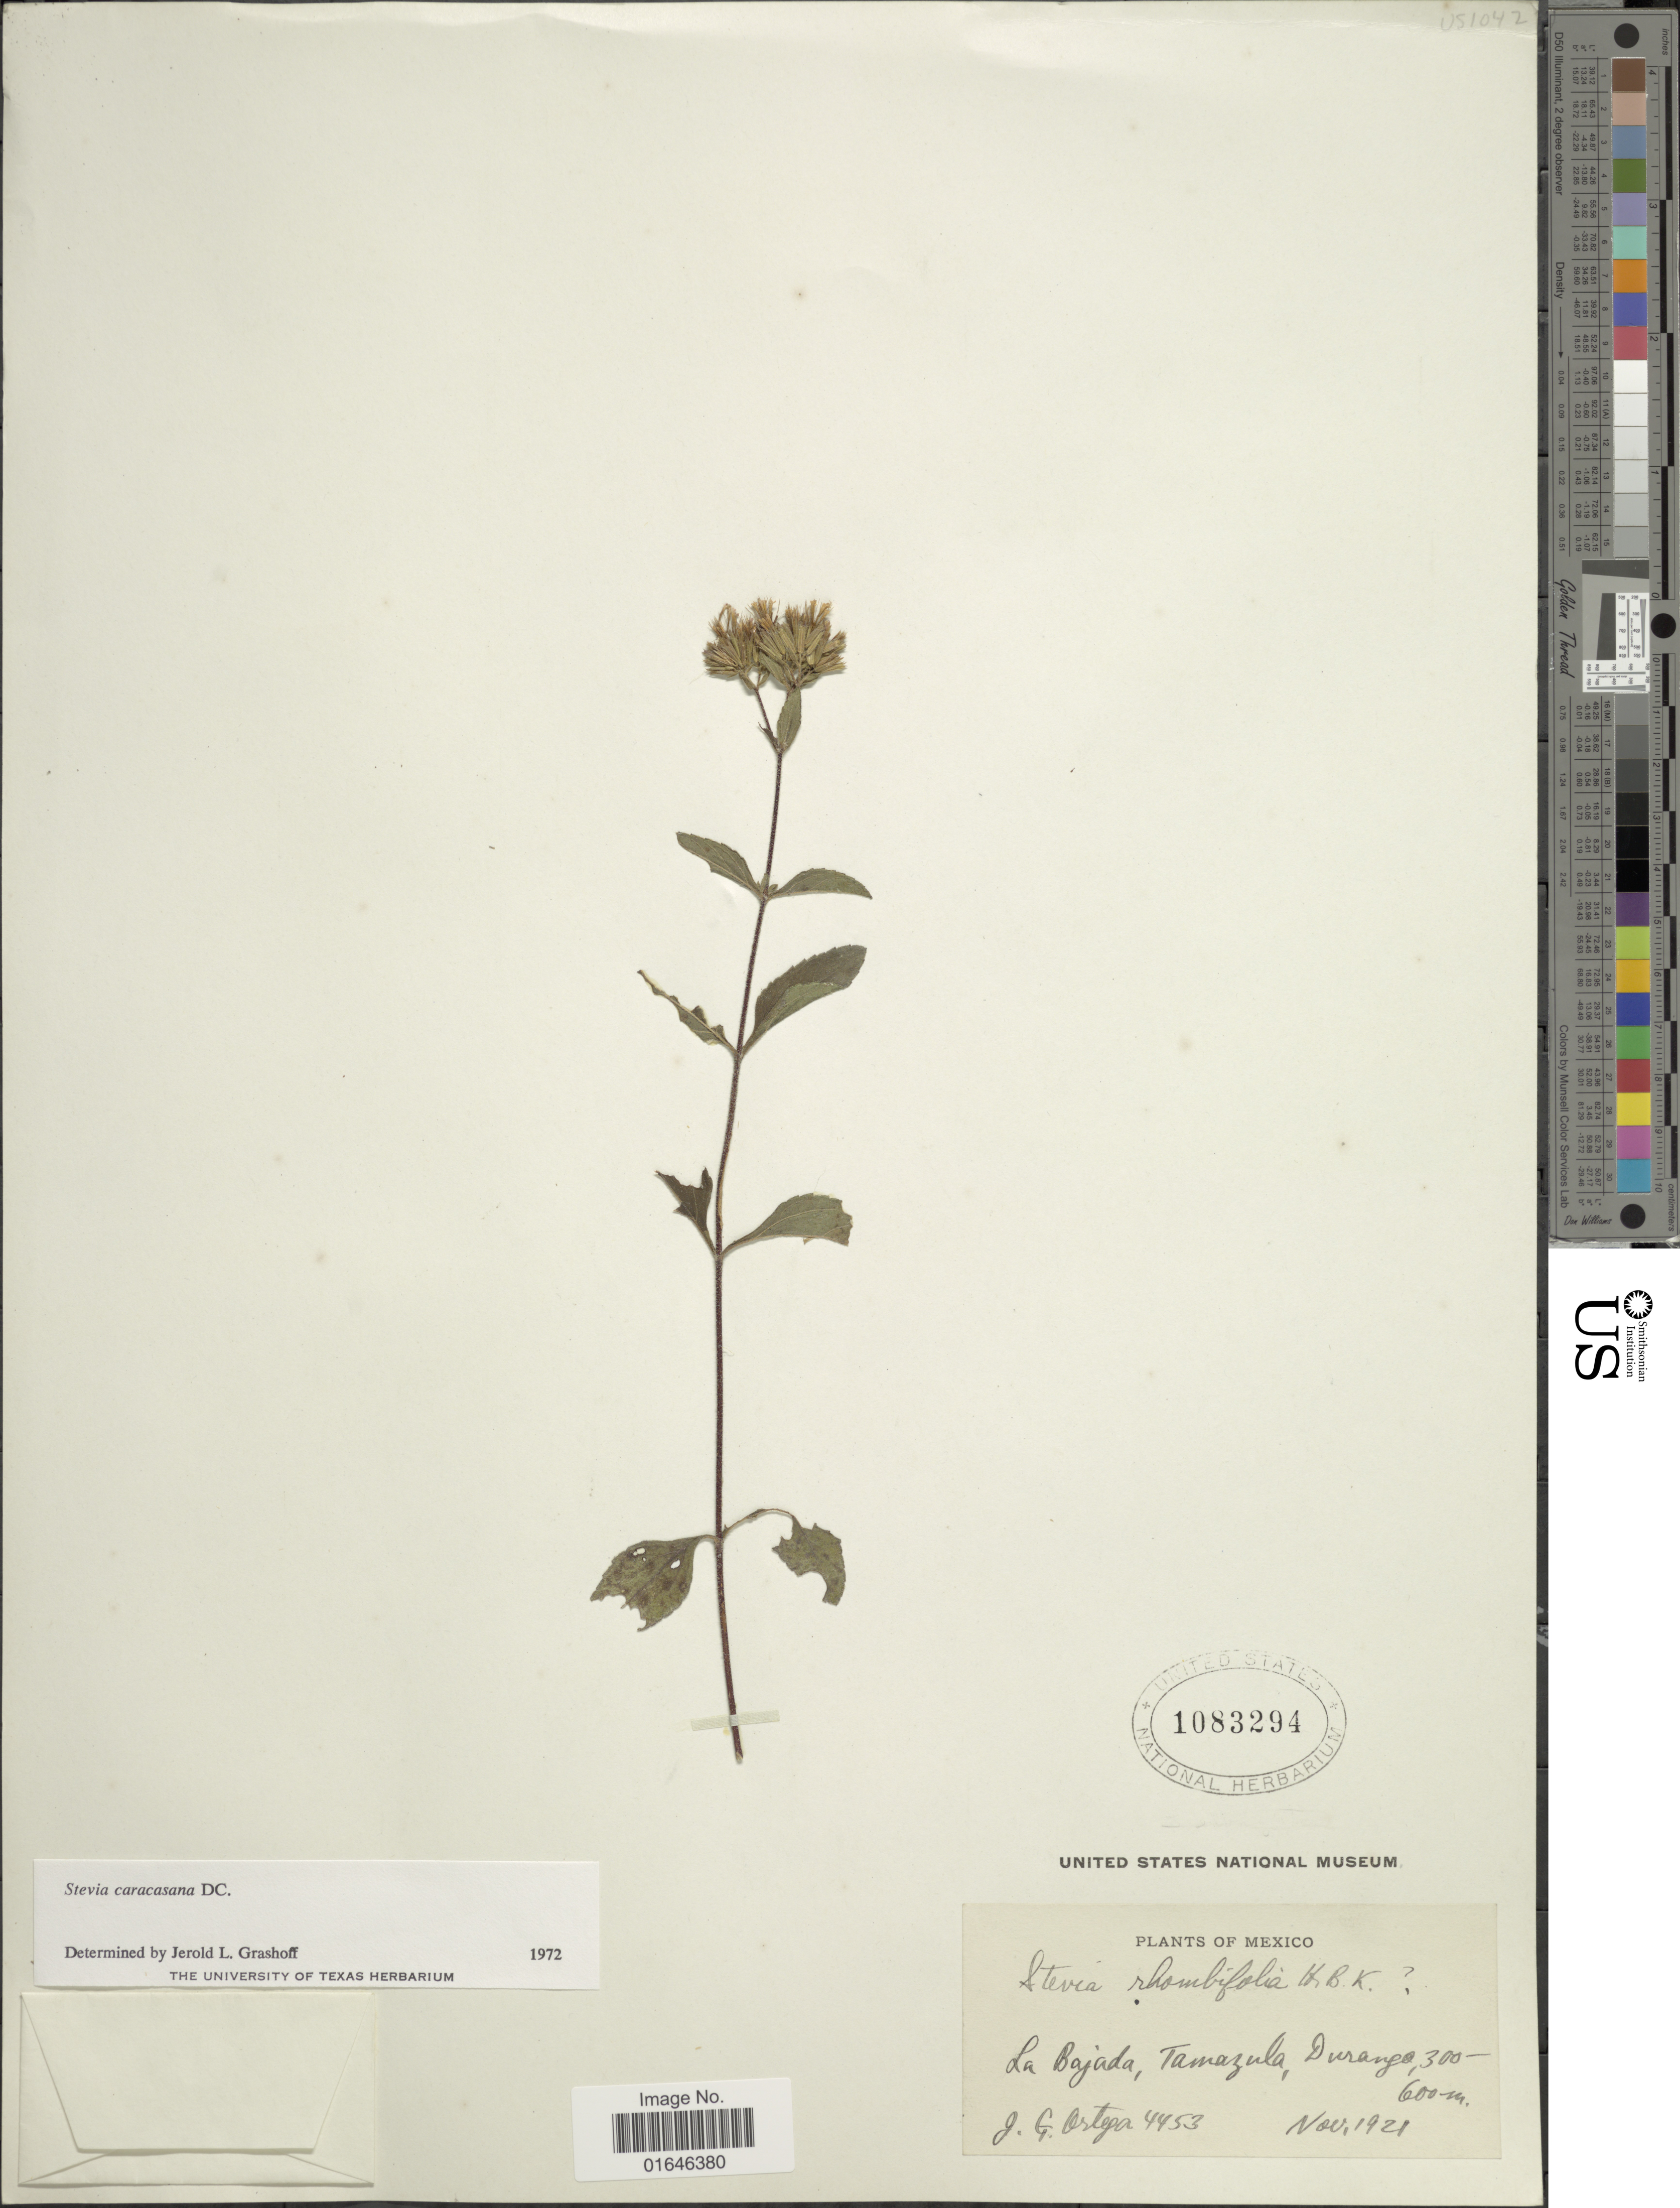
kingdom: Plantae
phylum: Tracheophyta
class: Magnoliopsida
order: Asterales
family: Asteraceae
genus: Stevia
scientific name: Stevia caracasana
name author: DC.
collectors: J. Ortega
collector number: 4453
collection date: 1921-11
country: Mexico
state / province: Durango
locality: La Bajada, Tamazula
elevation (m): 300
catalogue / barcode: US 1083294